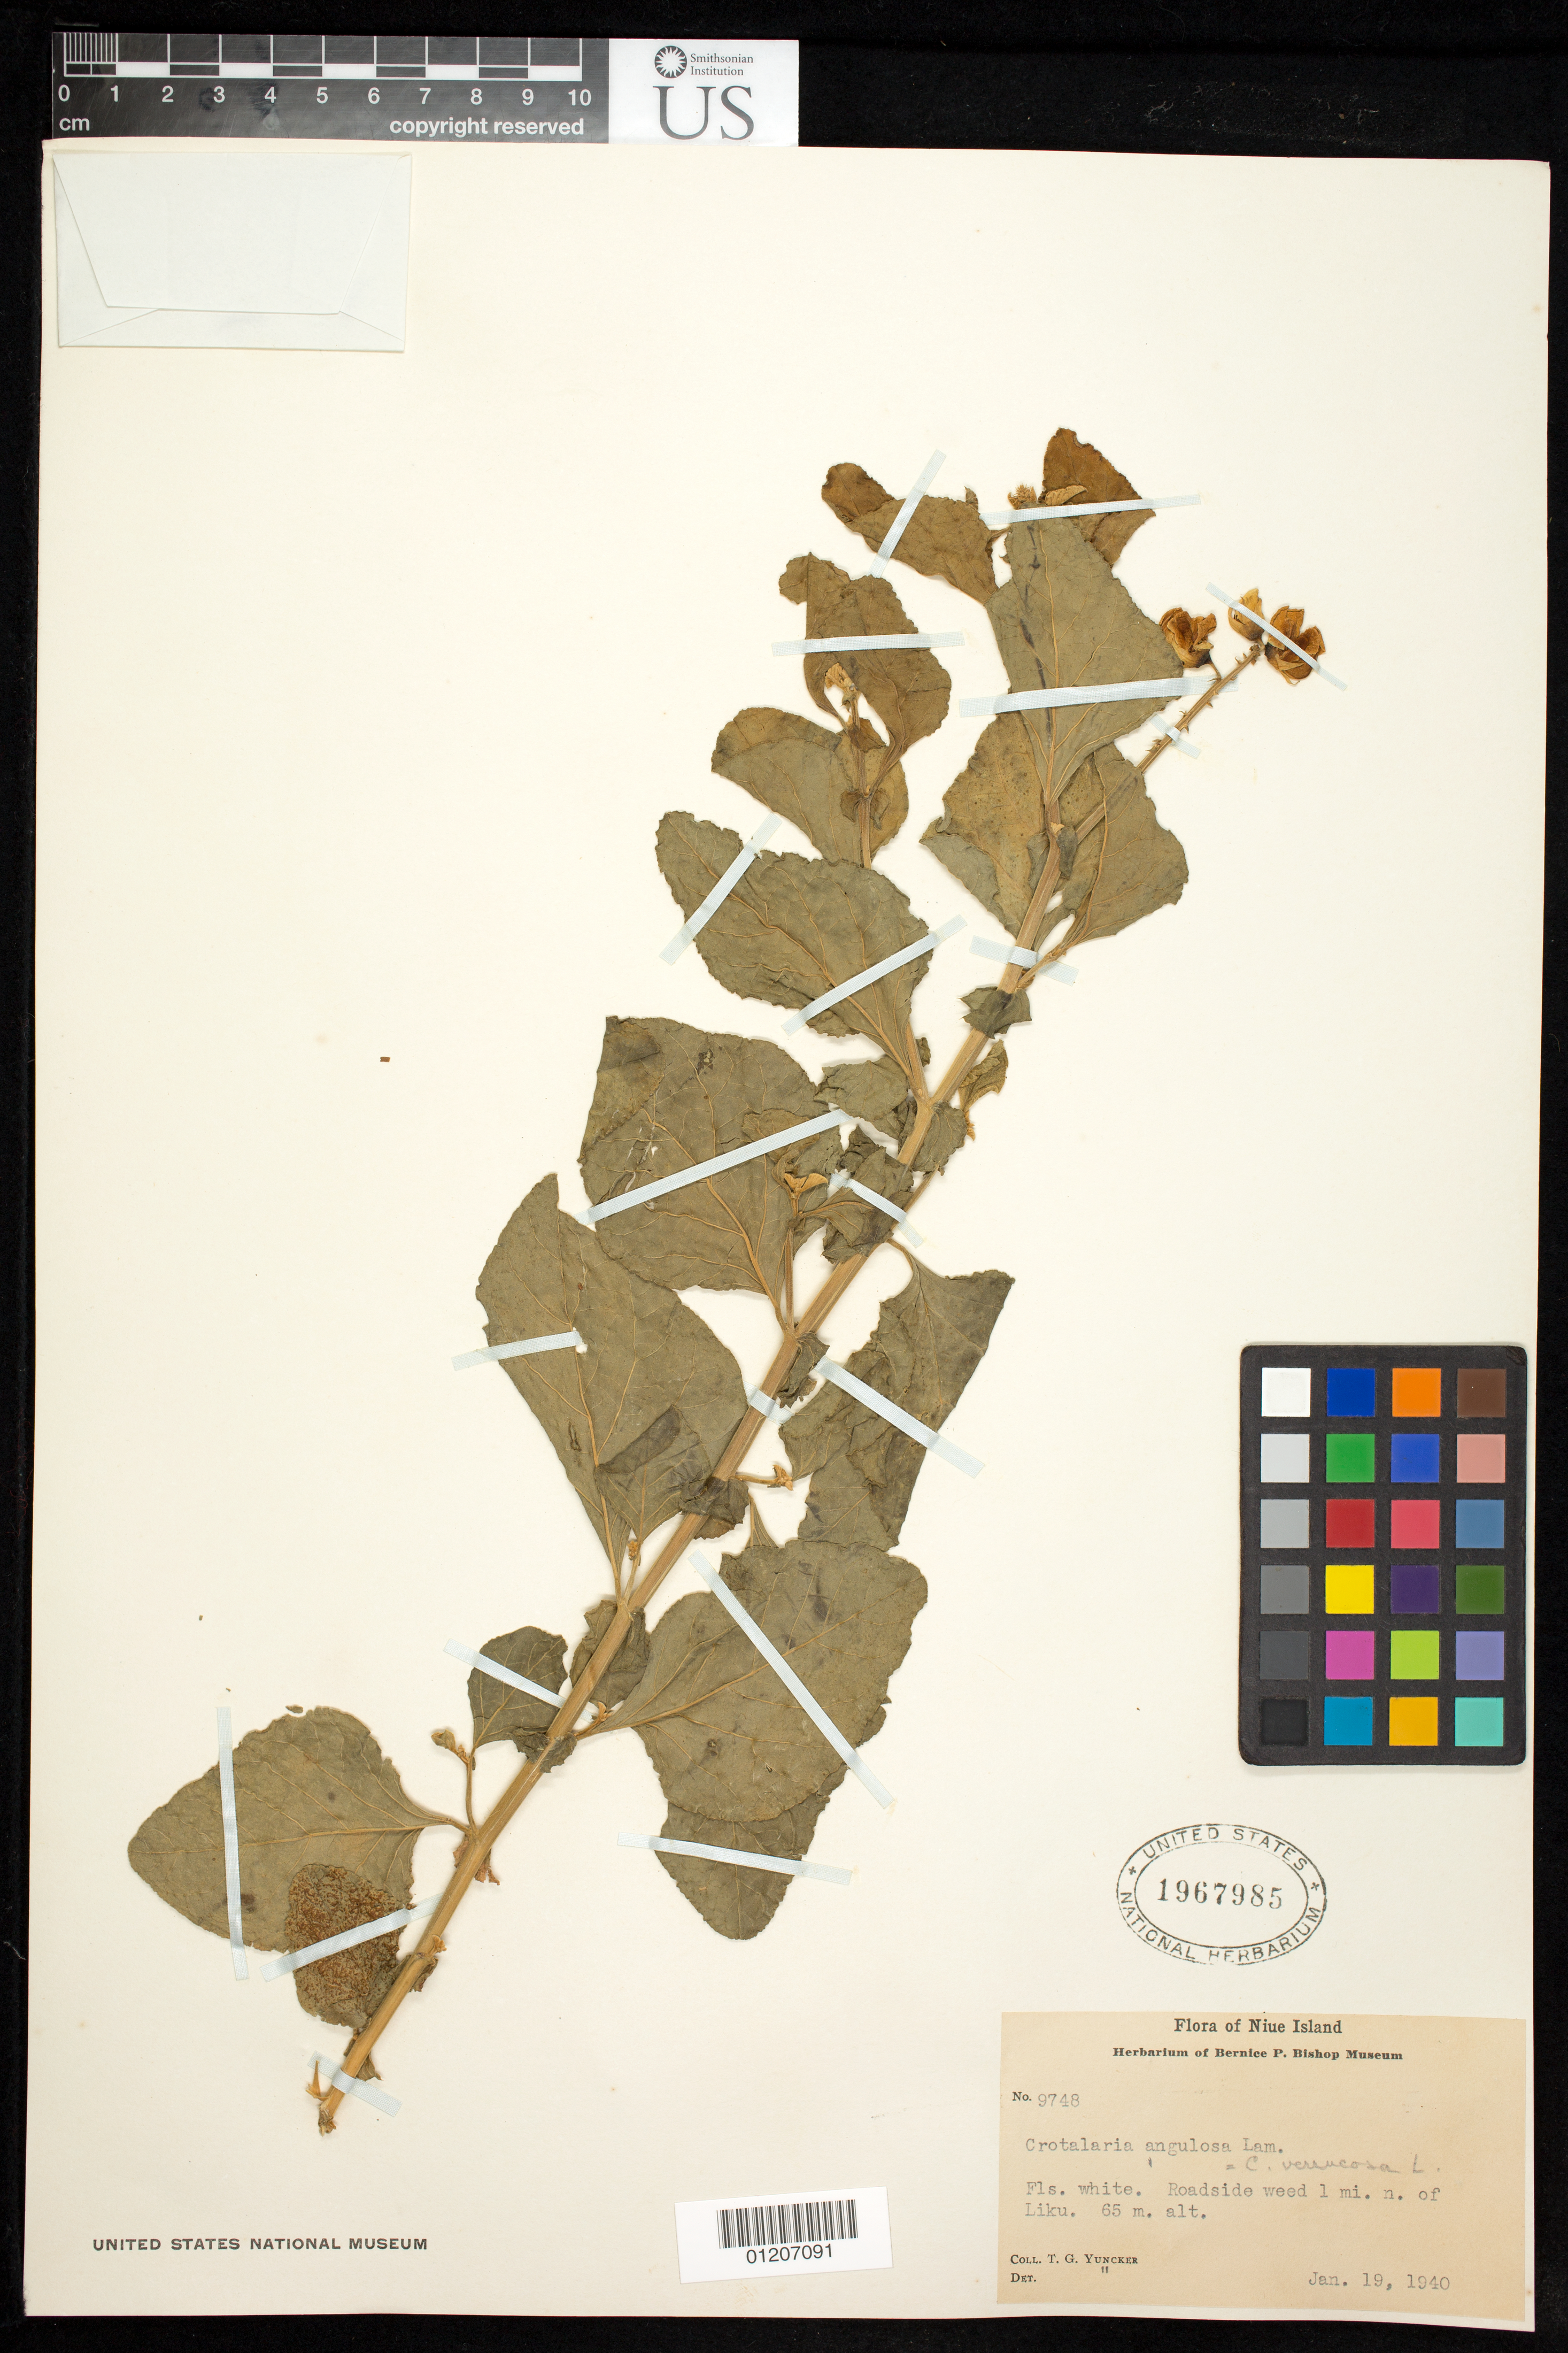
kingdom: Plantae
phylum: Tracheophyta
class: Magnoliopsida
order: Fabales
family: Fabaceae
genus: Crotalaria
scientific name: Crotalaria verrucosa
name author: L.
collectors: T. G. Yuncker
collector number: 9748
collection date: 1940-06-19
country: Niue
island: Niue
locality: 1 mi. n. of Liku.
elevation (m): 65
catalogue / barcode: US 1967985